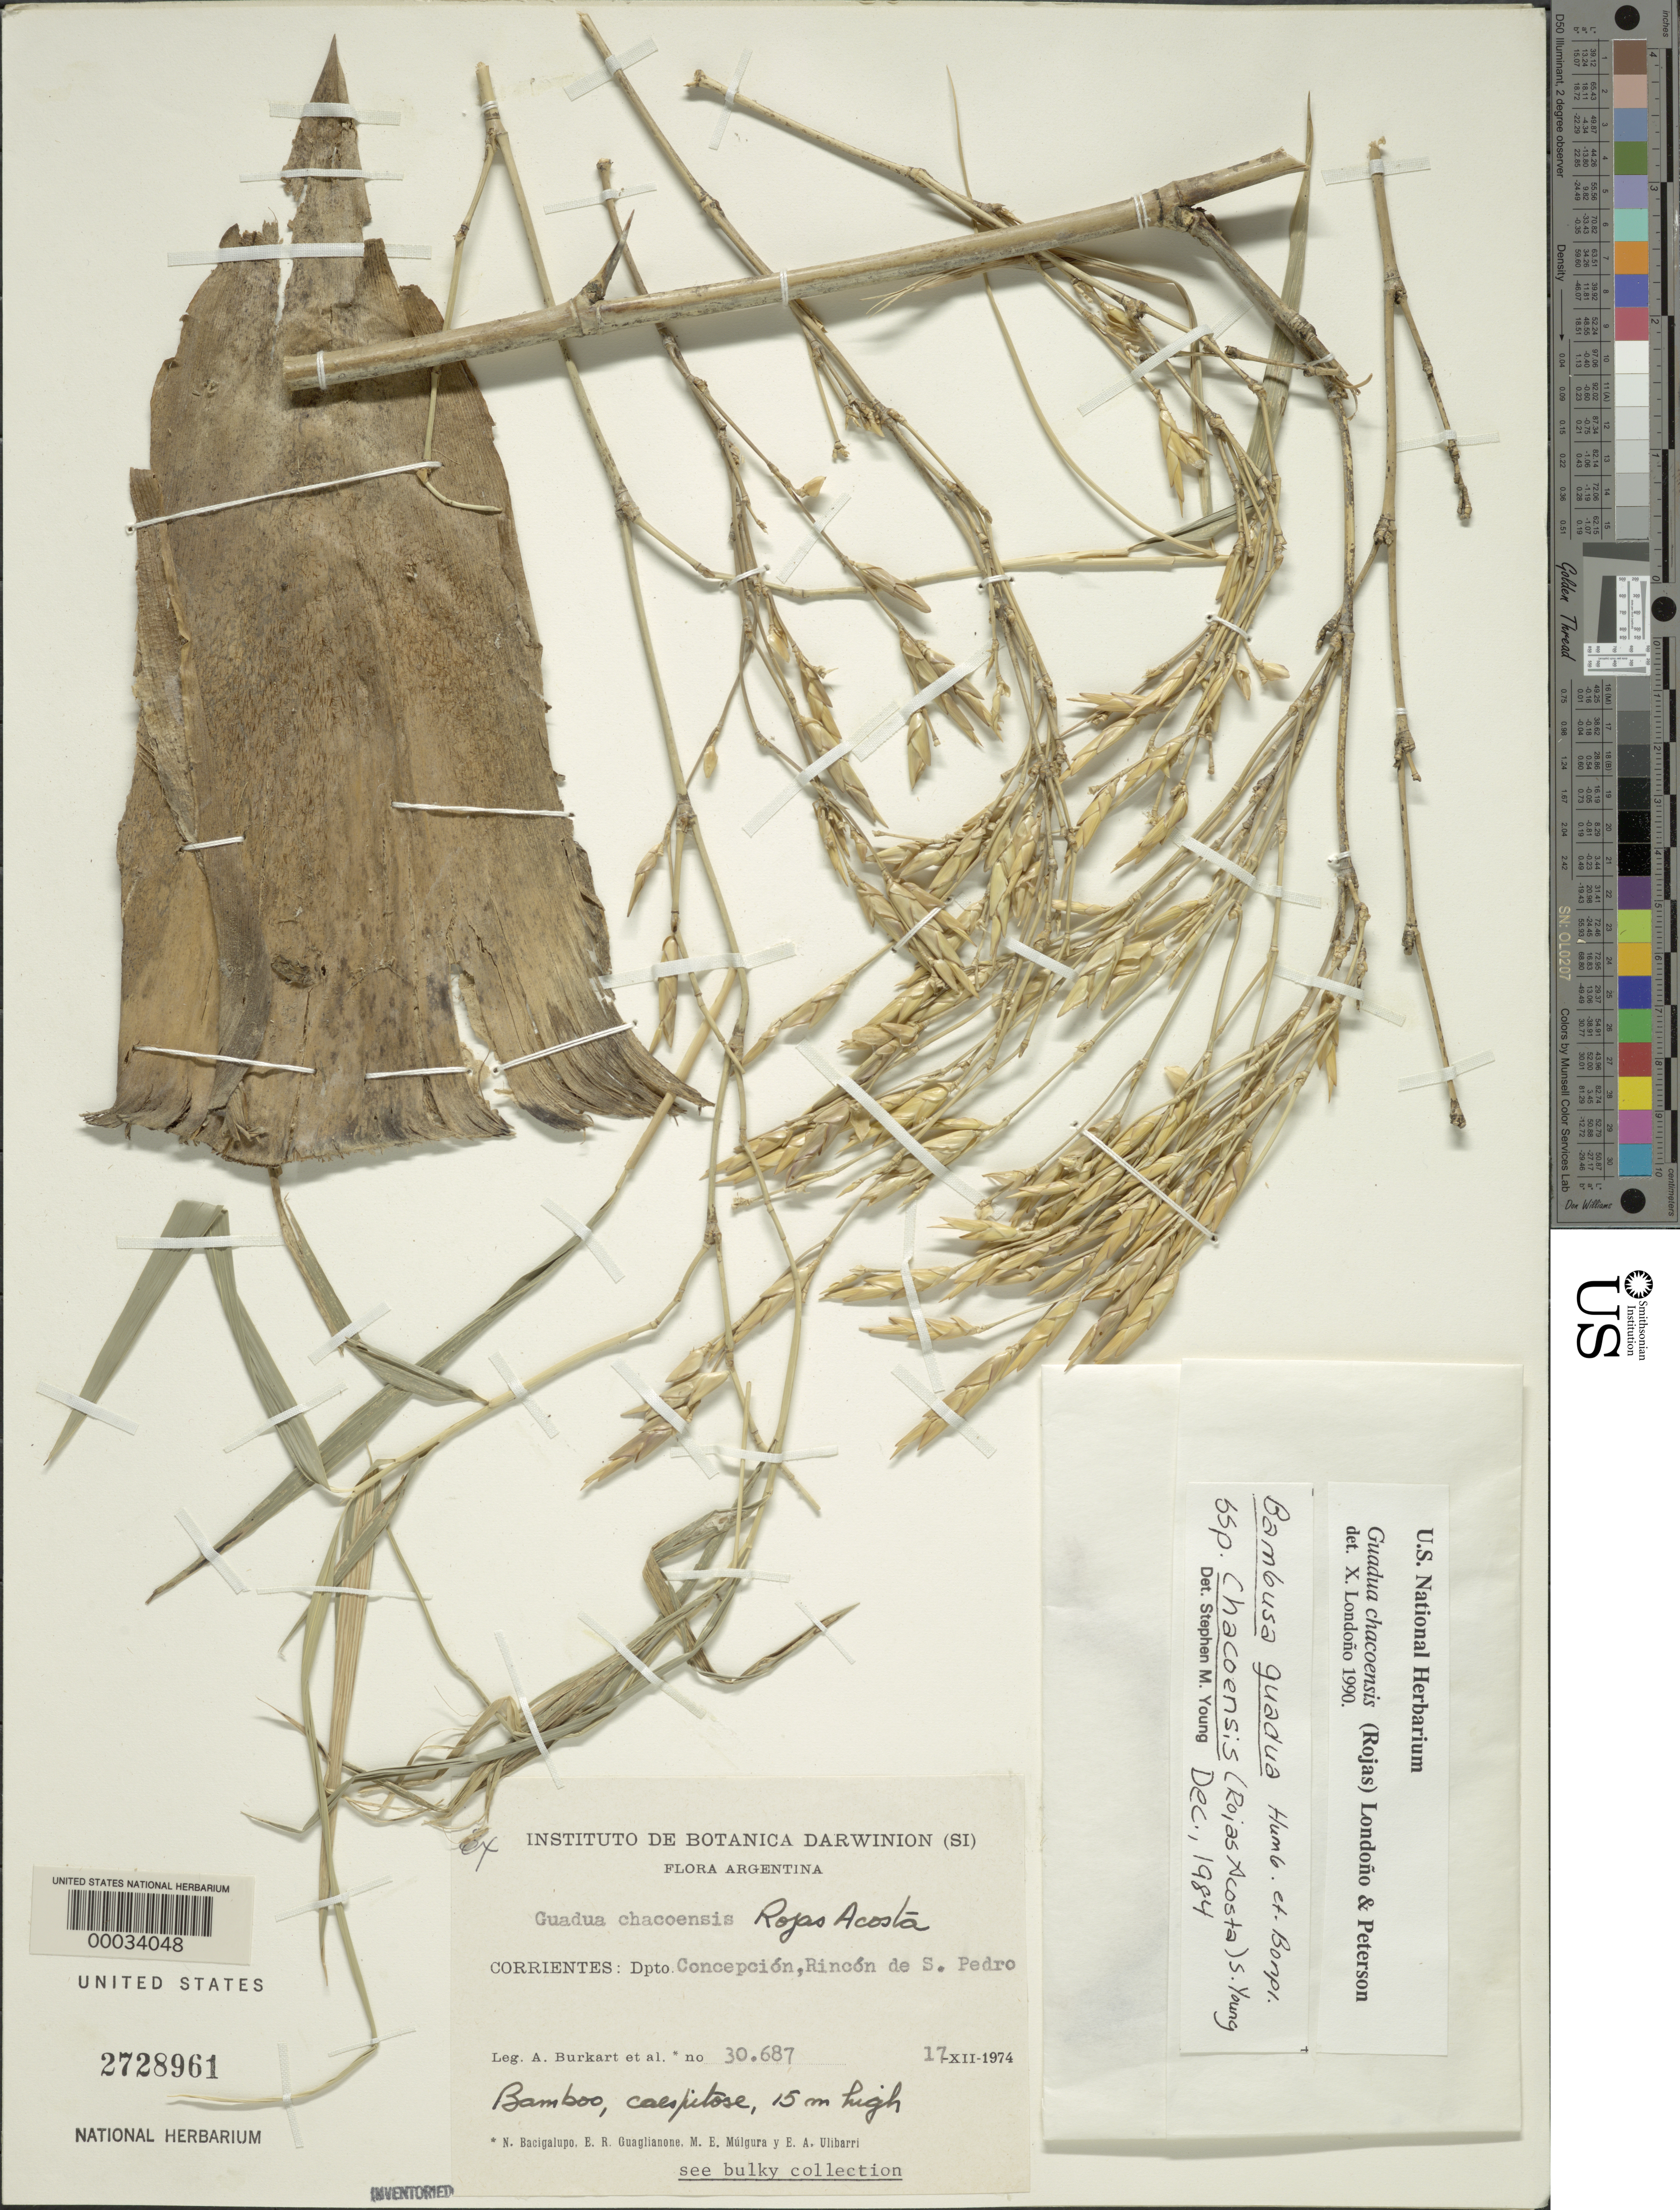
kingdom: Plantae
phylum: Tracheophyta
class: Liliopsida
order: Poales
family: Poaceae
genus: Guadua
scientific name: Guadua chacoensis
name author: (Rojas) Londoño & P.M. Peterson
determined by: Londoño, X., (TULV), Jardin Botanico "Juan Maria Cespedes"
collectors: A. E. Burkart, N. M. Bacigalupo, E. R. Guaglianone, M. Mulgura & E. A. Ulibarri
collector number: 30687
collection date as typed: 17 Dec 1974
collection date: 1974-12-17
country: Argentina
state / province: Corrientes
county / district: Concepción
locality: Rincon de San Pedro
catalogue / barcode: US 2728961